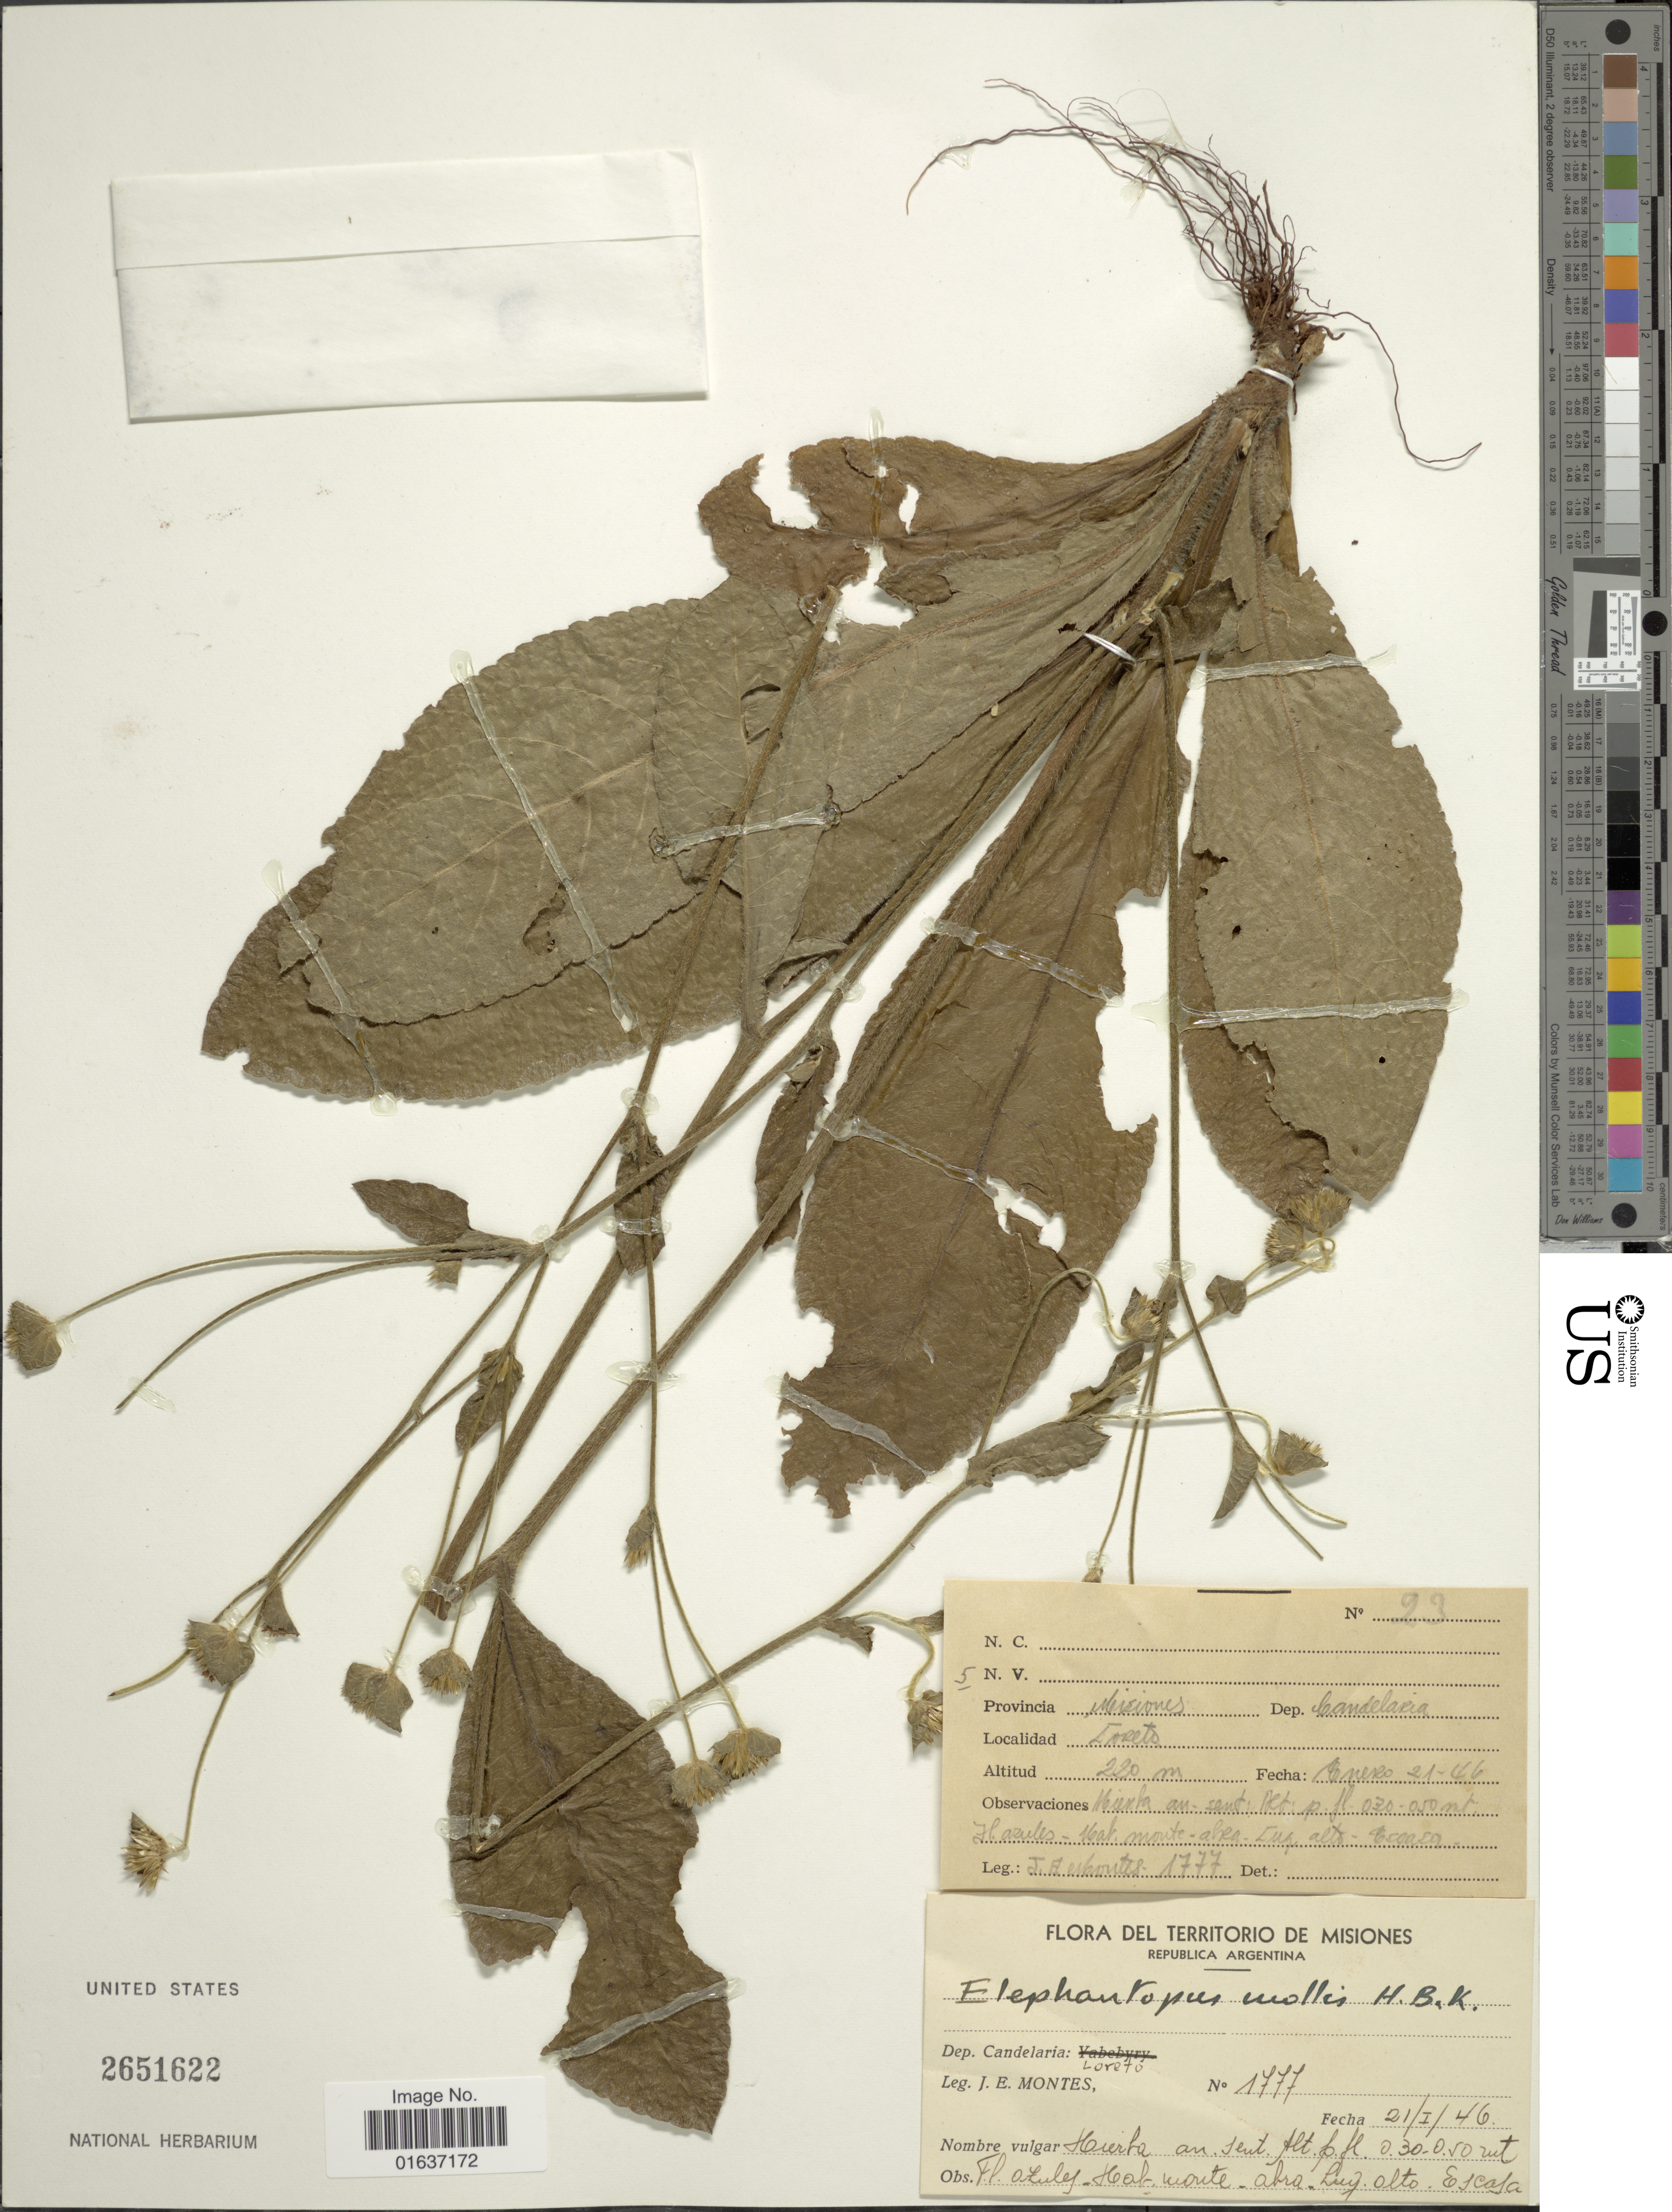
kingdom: Plantae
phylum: Tracheophyta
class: Magnoliopsida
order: Asterales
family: Asteraceae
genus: Elephantopus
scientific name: Elephantopus mollis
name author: Kunth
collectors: J. E. Montes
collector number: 1777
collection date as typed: Transcribed d/m/y: 21/1/46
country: Argentina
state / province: Misiones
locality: Del Territorio de Misones, Dep. Candelaria: Loreto, abra Luz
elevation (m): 220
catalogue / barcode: US 2651622